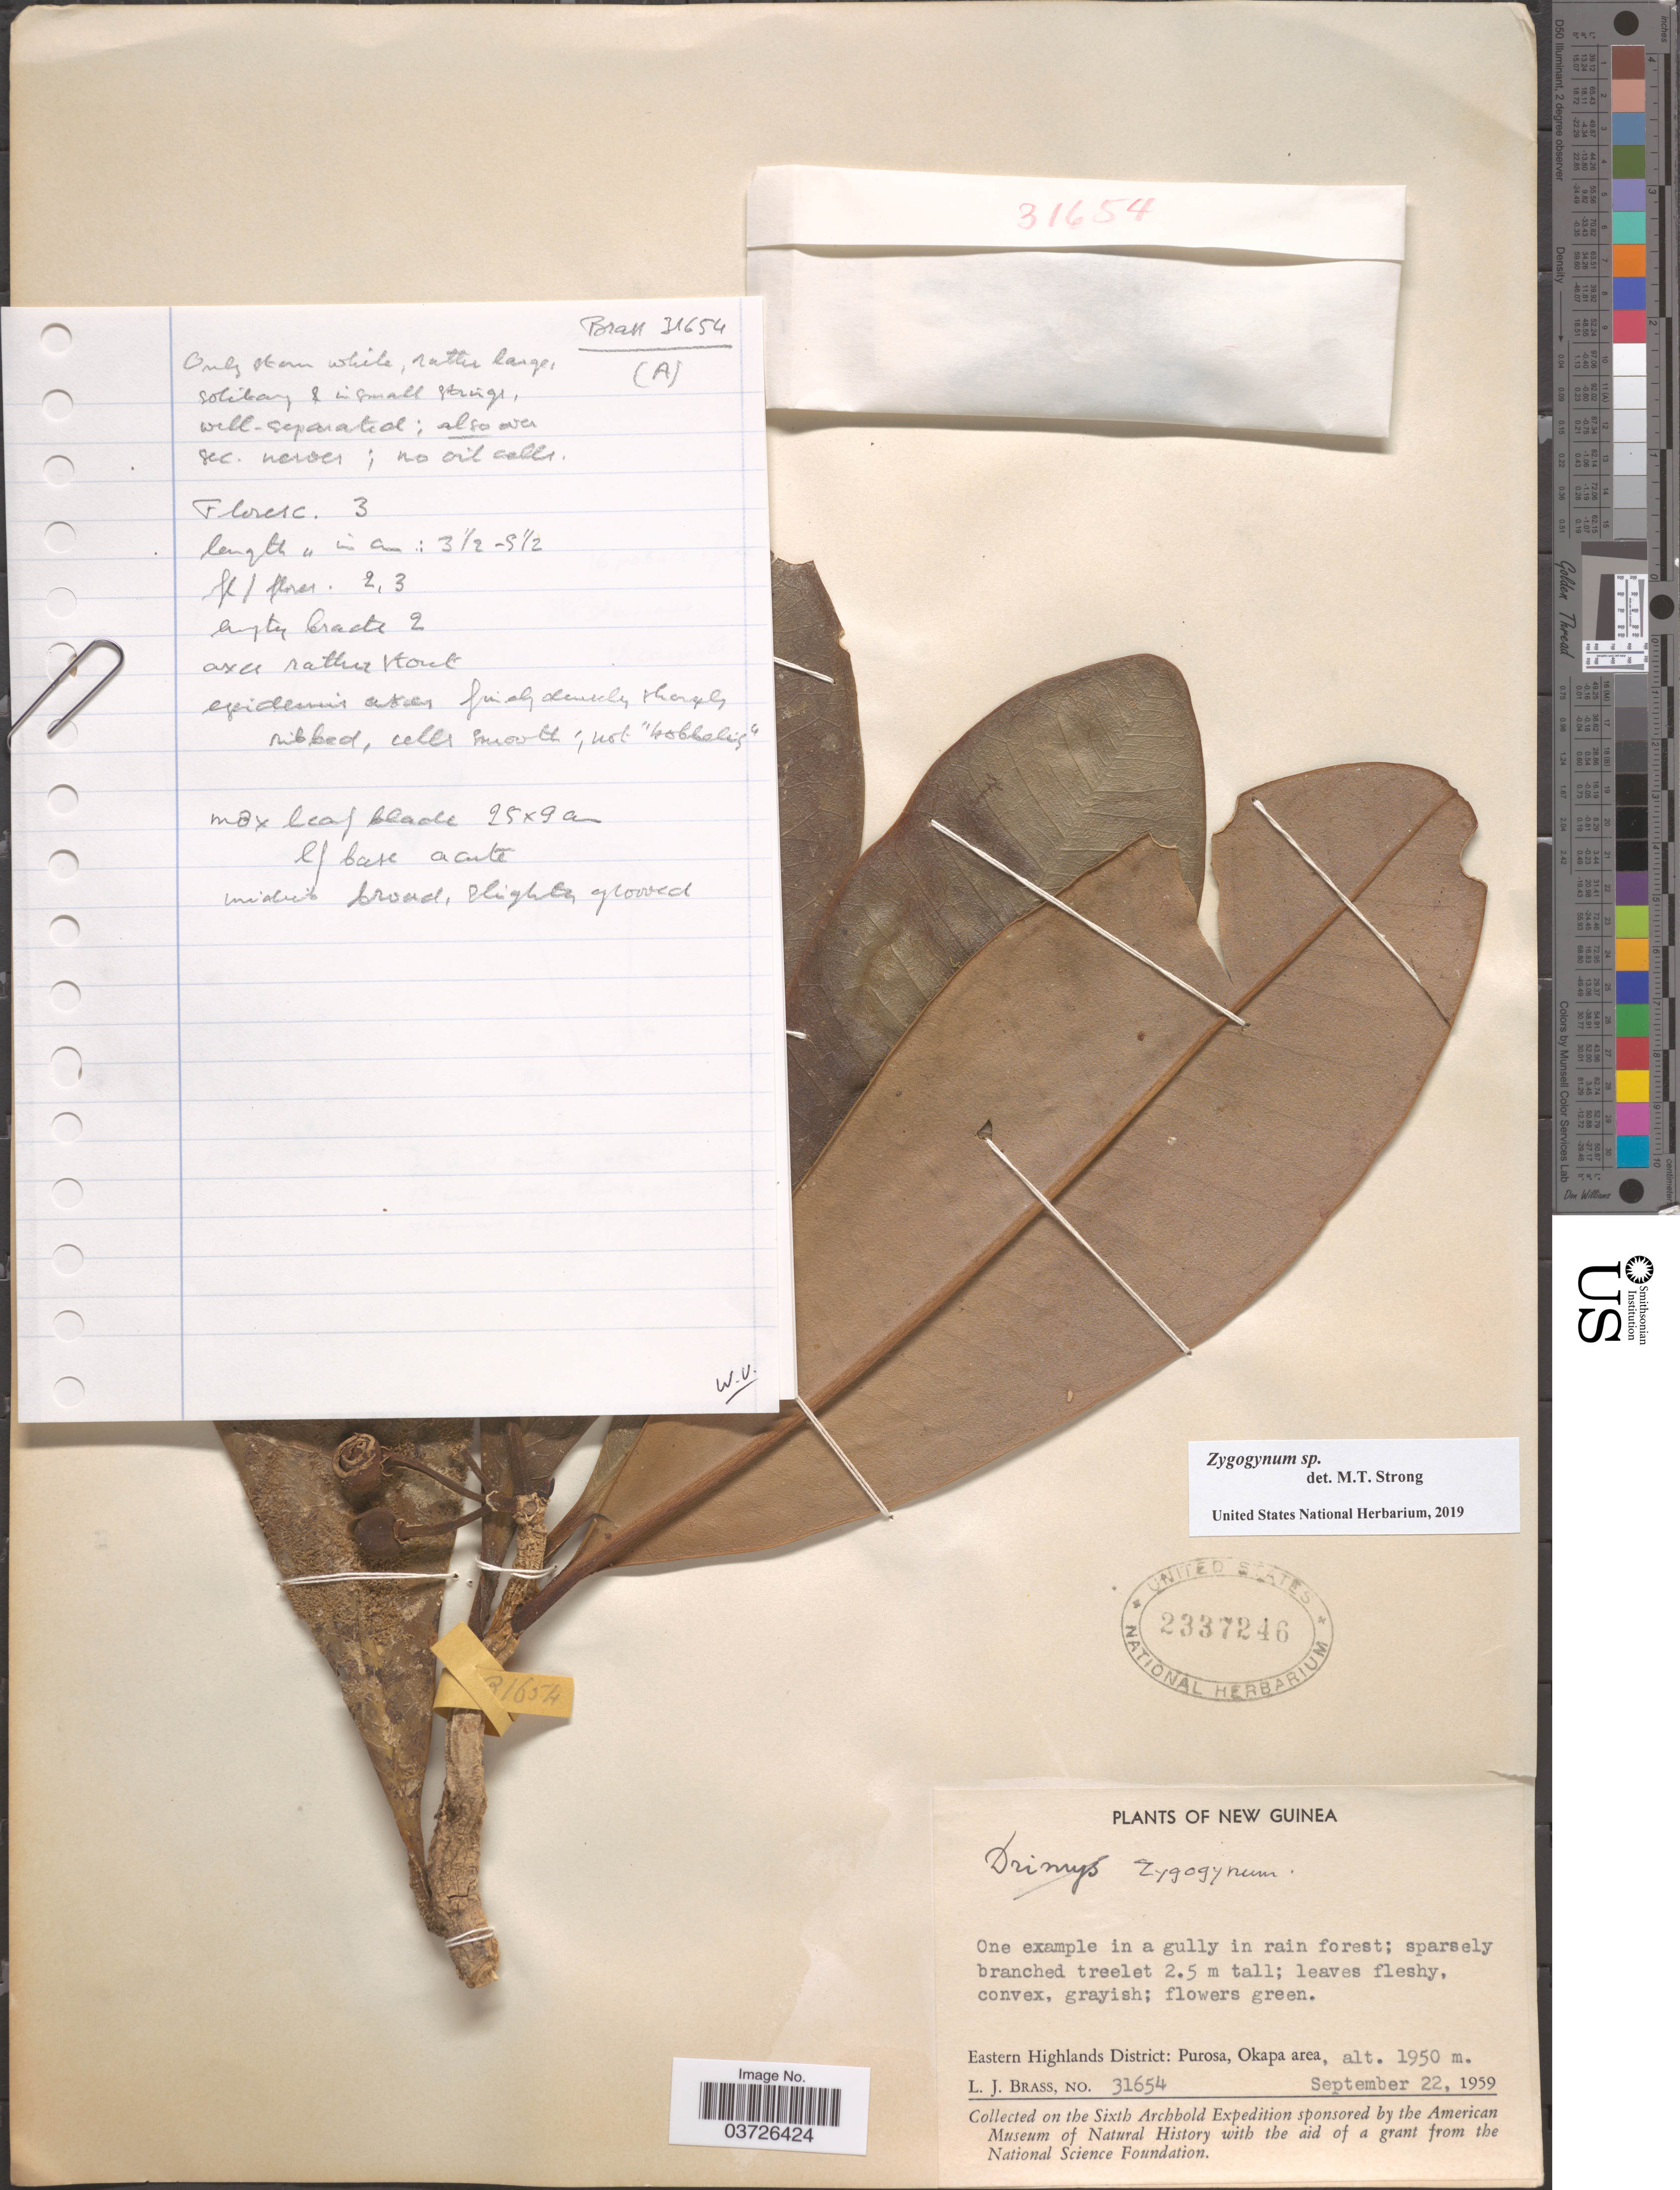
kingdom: Plantae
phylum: Tracheophyta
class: Magnoliopsida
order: Canellales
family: Winteraceae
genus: Zygogynum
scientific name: Zygogynum sp.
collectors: L. J. Brass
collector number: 31654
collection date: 1959-09-22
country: Papua New Guinea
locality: New Guinea. Eastern Highlands District: Purosa, Okapa area.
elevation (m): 1950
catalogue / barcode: US 2337246